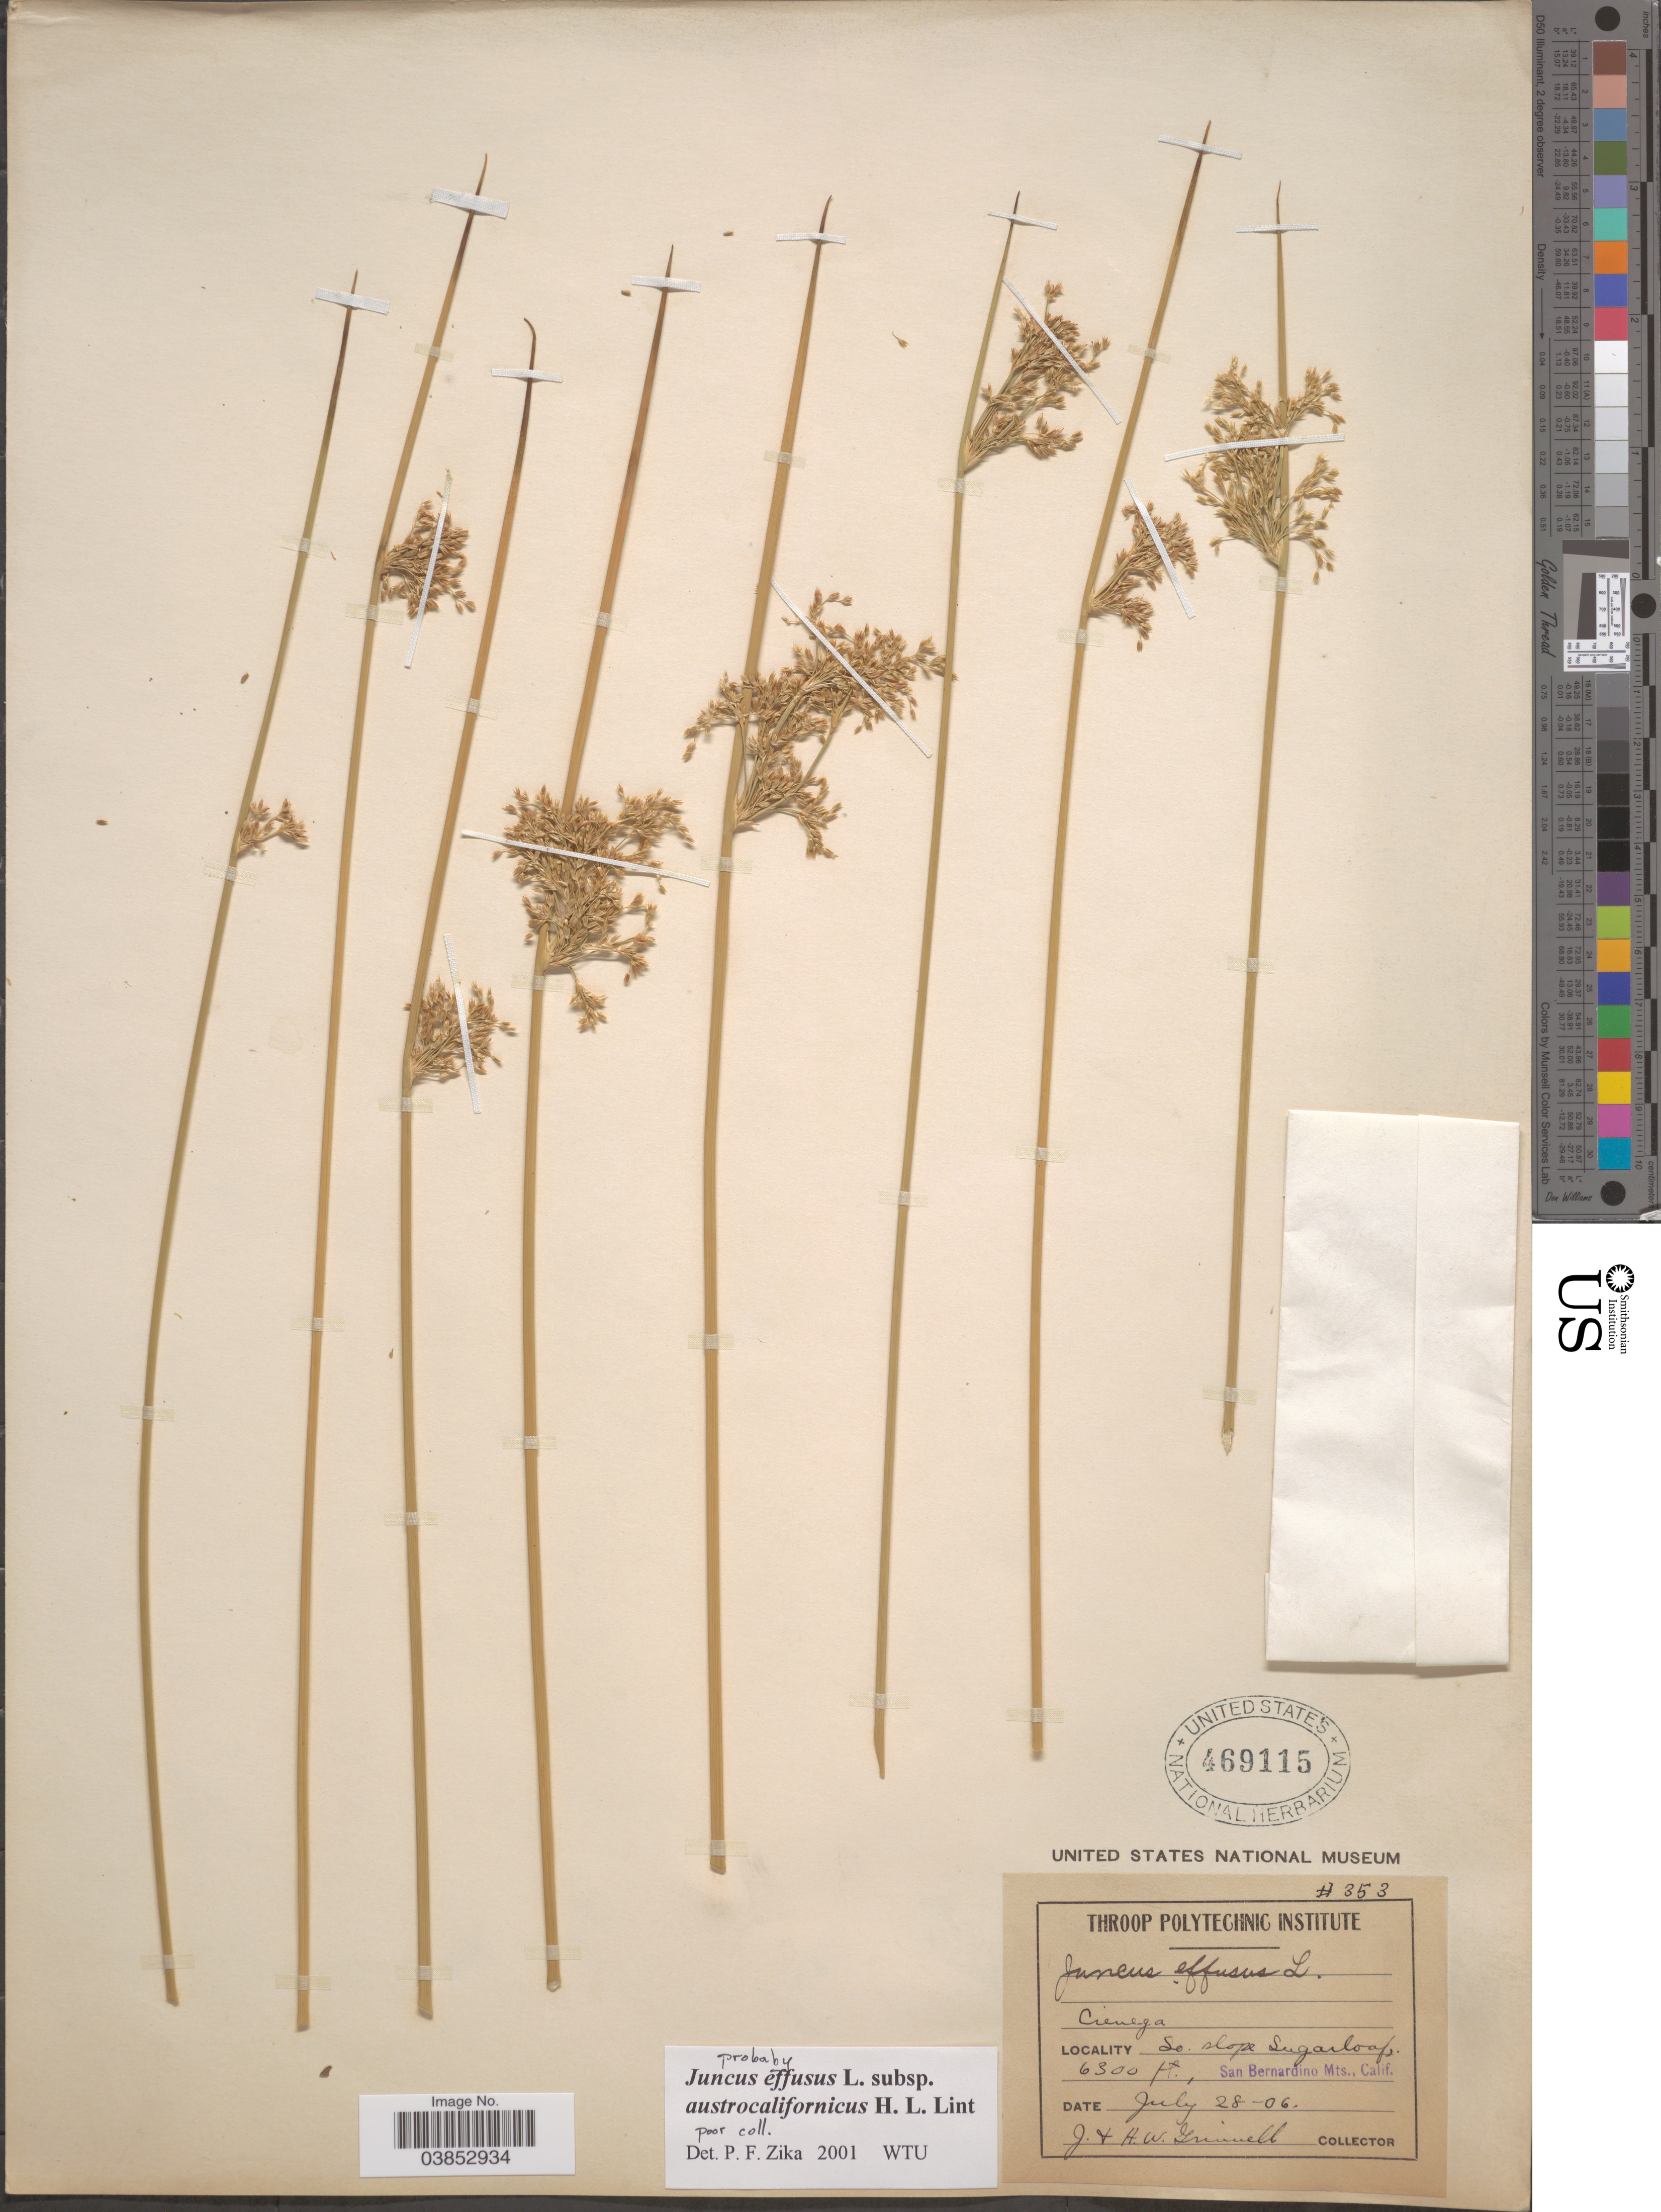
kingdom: Plantae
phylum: Tracheophyta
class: Liliopsida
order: Poales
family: Juncaceae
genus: Juncus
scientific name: Juncus effusus subsp. austrocalifornicus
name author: Lint ex Zika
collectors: J. Grinnell & H. Grinnell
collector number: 353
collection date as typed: Transcribed d/m/y: 28/7/6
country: United States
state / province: California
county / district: San Bernardino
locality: So. slope Sugarloaf, San Bernardino Mts.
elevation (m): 1920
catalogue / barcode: US 469115